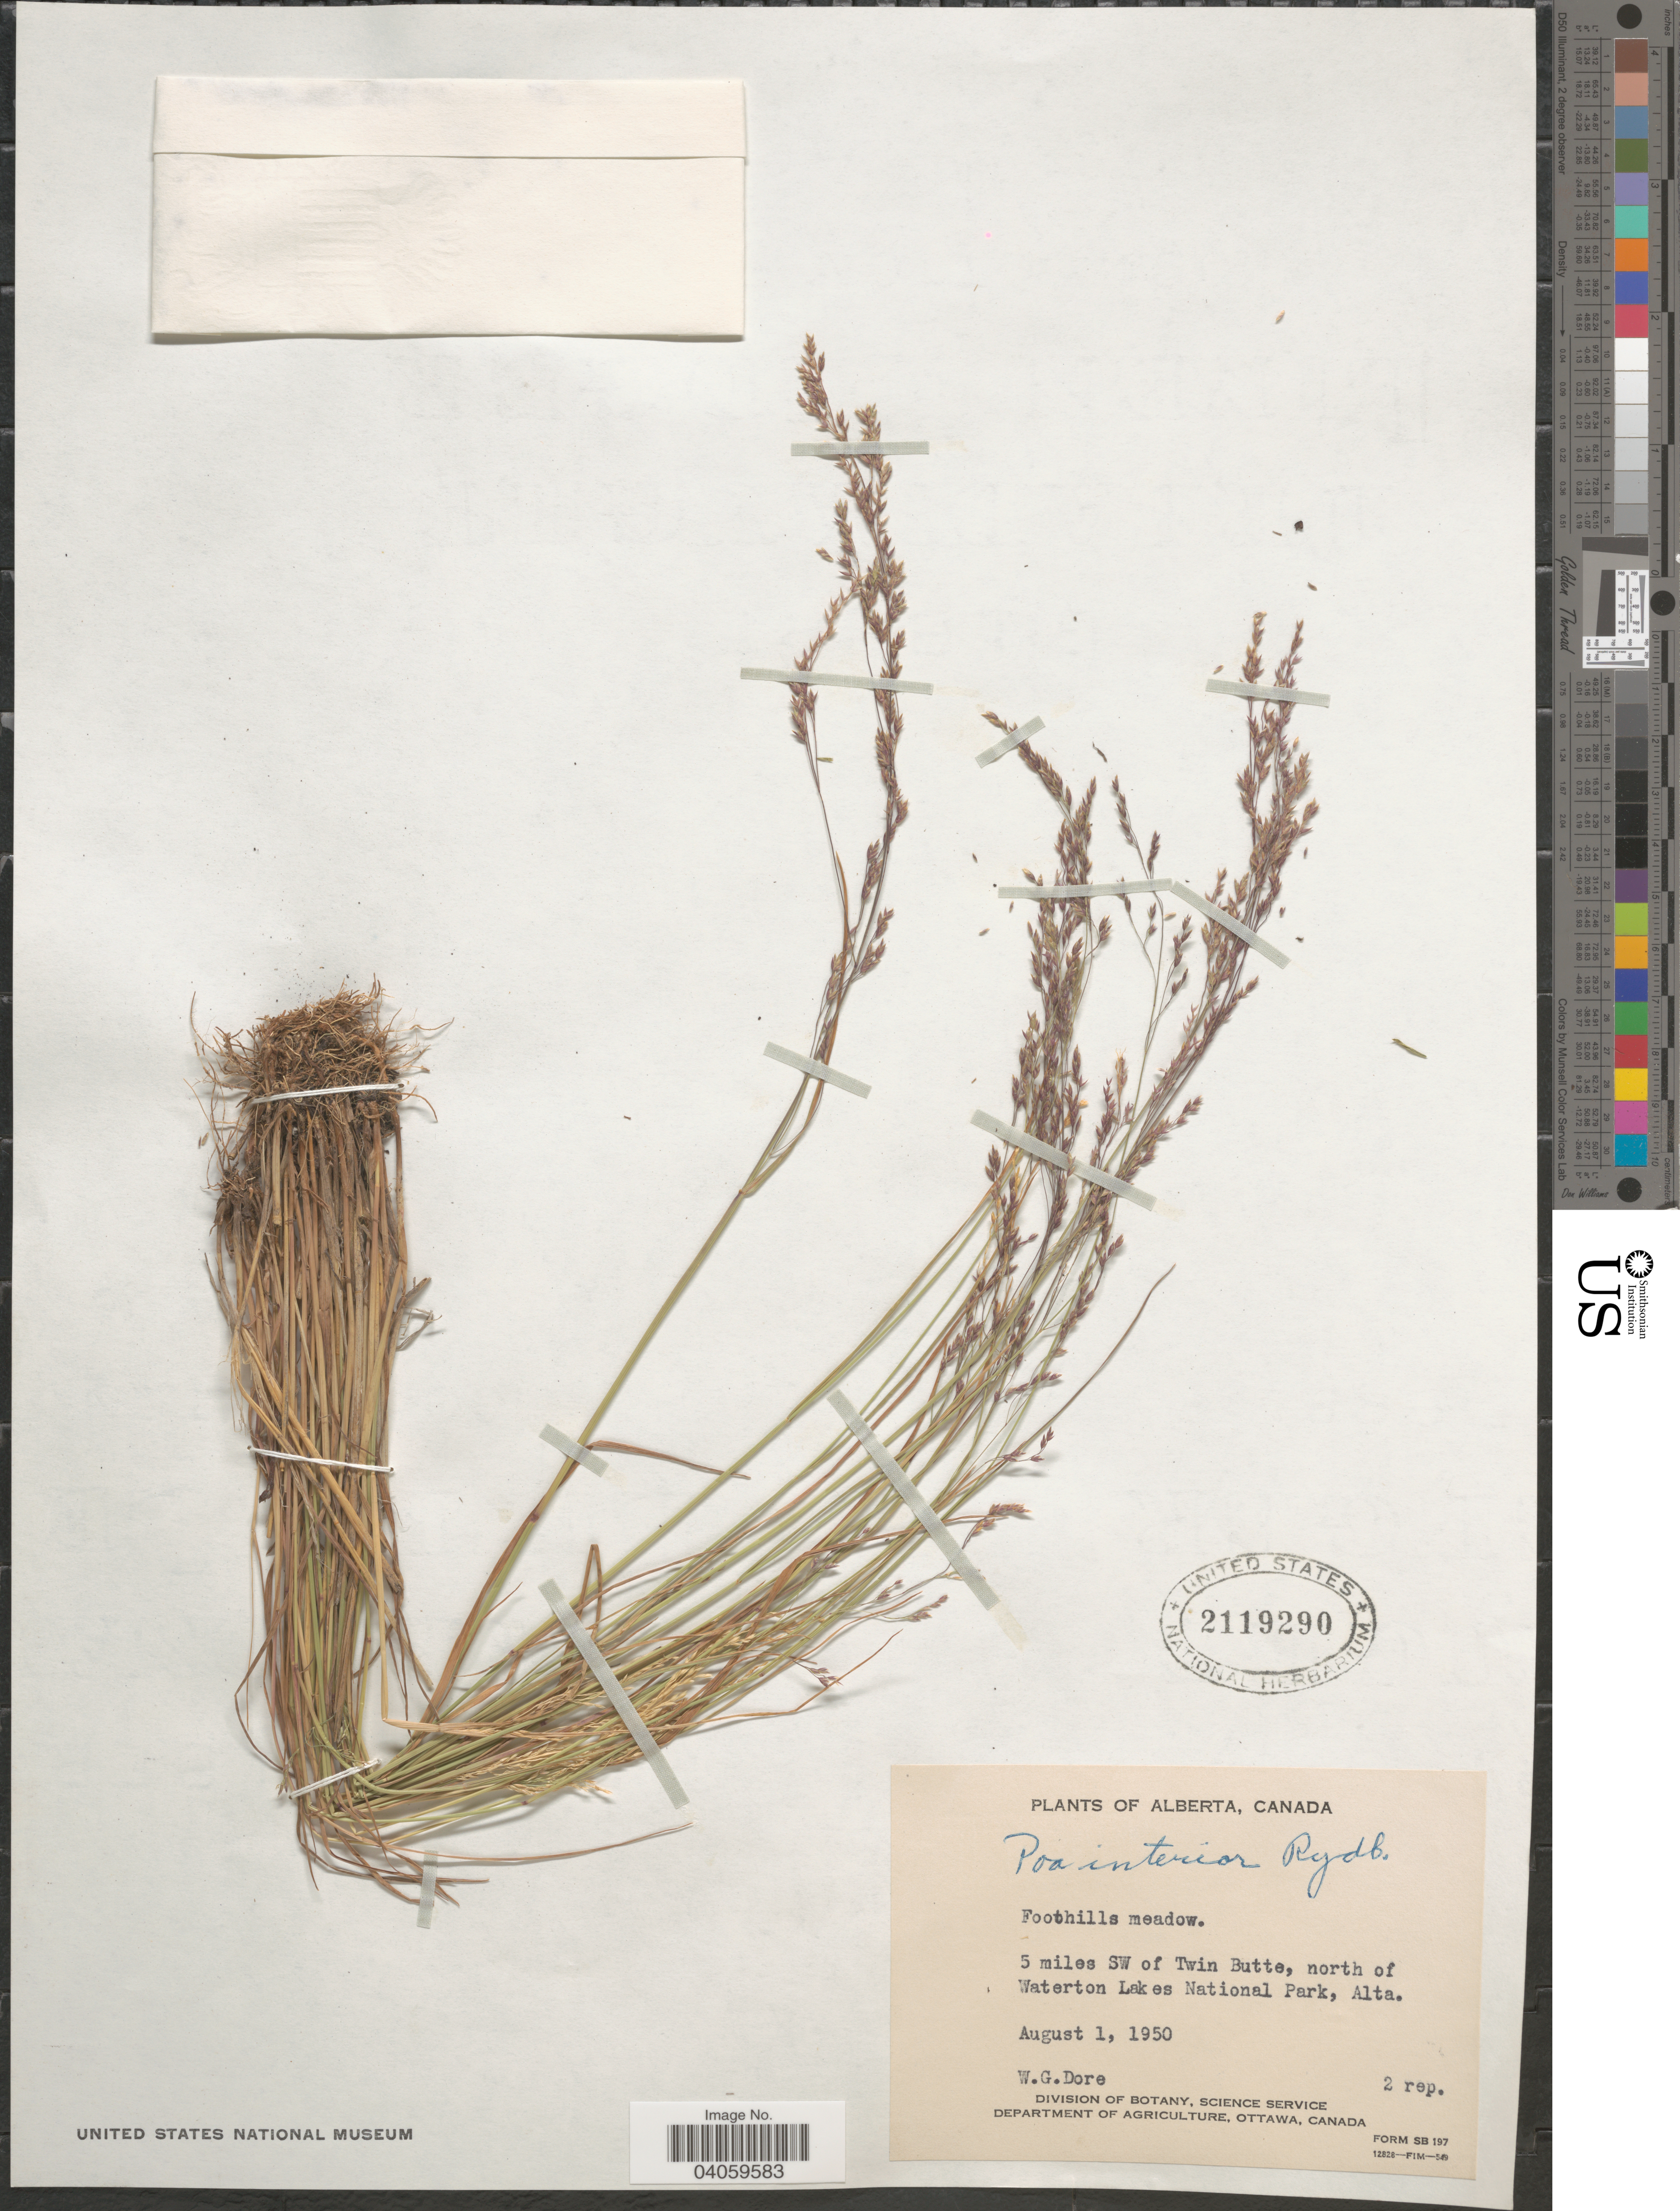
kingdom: Plantae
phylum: Tracheophyta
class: Liliopsida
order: Poales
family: Poaceae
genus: Poa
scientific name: Poa interior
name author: Rydb.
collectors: W. Dore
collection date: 1950-08-01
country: Canada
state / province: Alberta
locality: Foothills meadow. 5 miles SW of Twin Butte, north of Waterton Lakes National Park.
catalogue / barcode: US 2119290